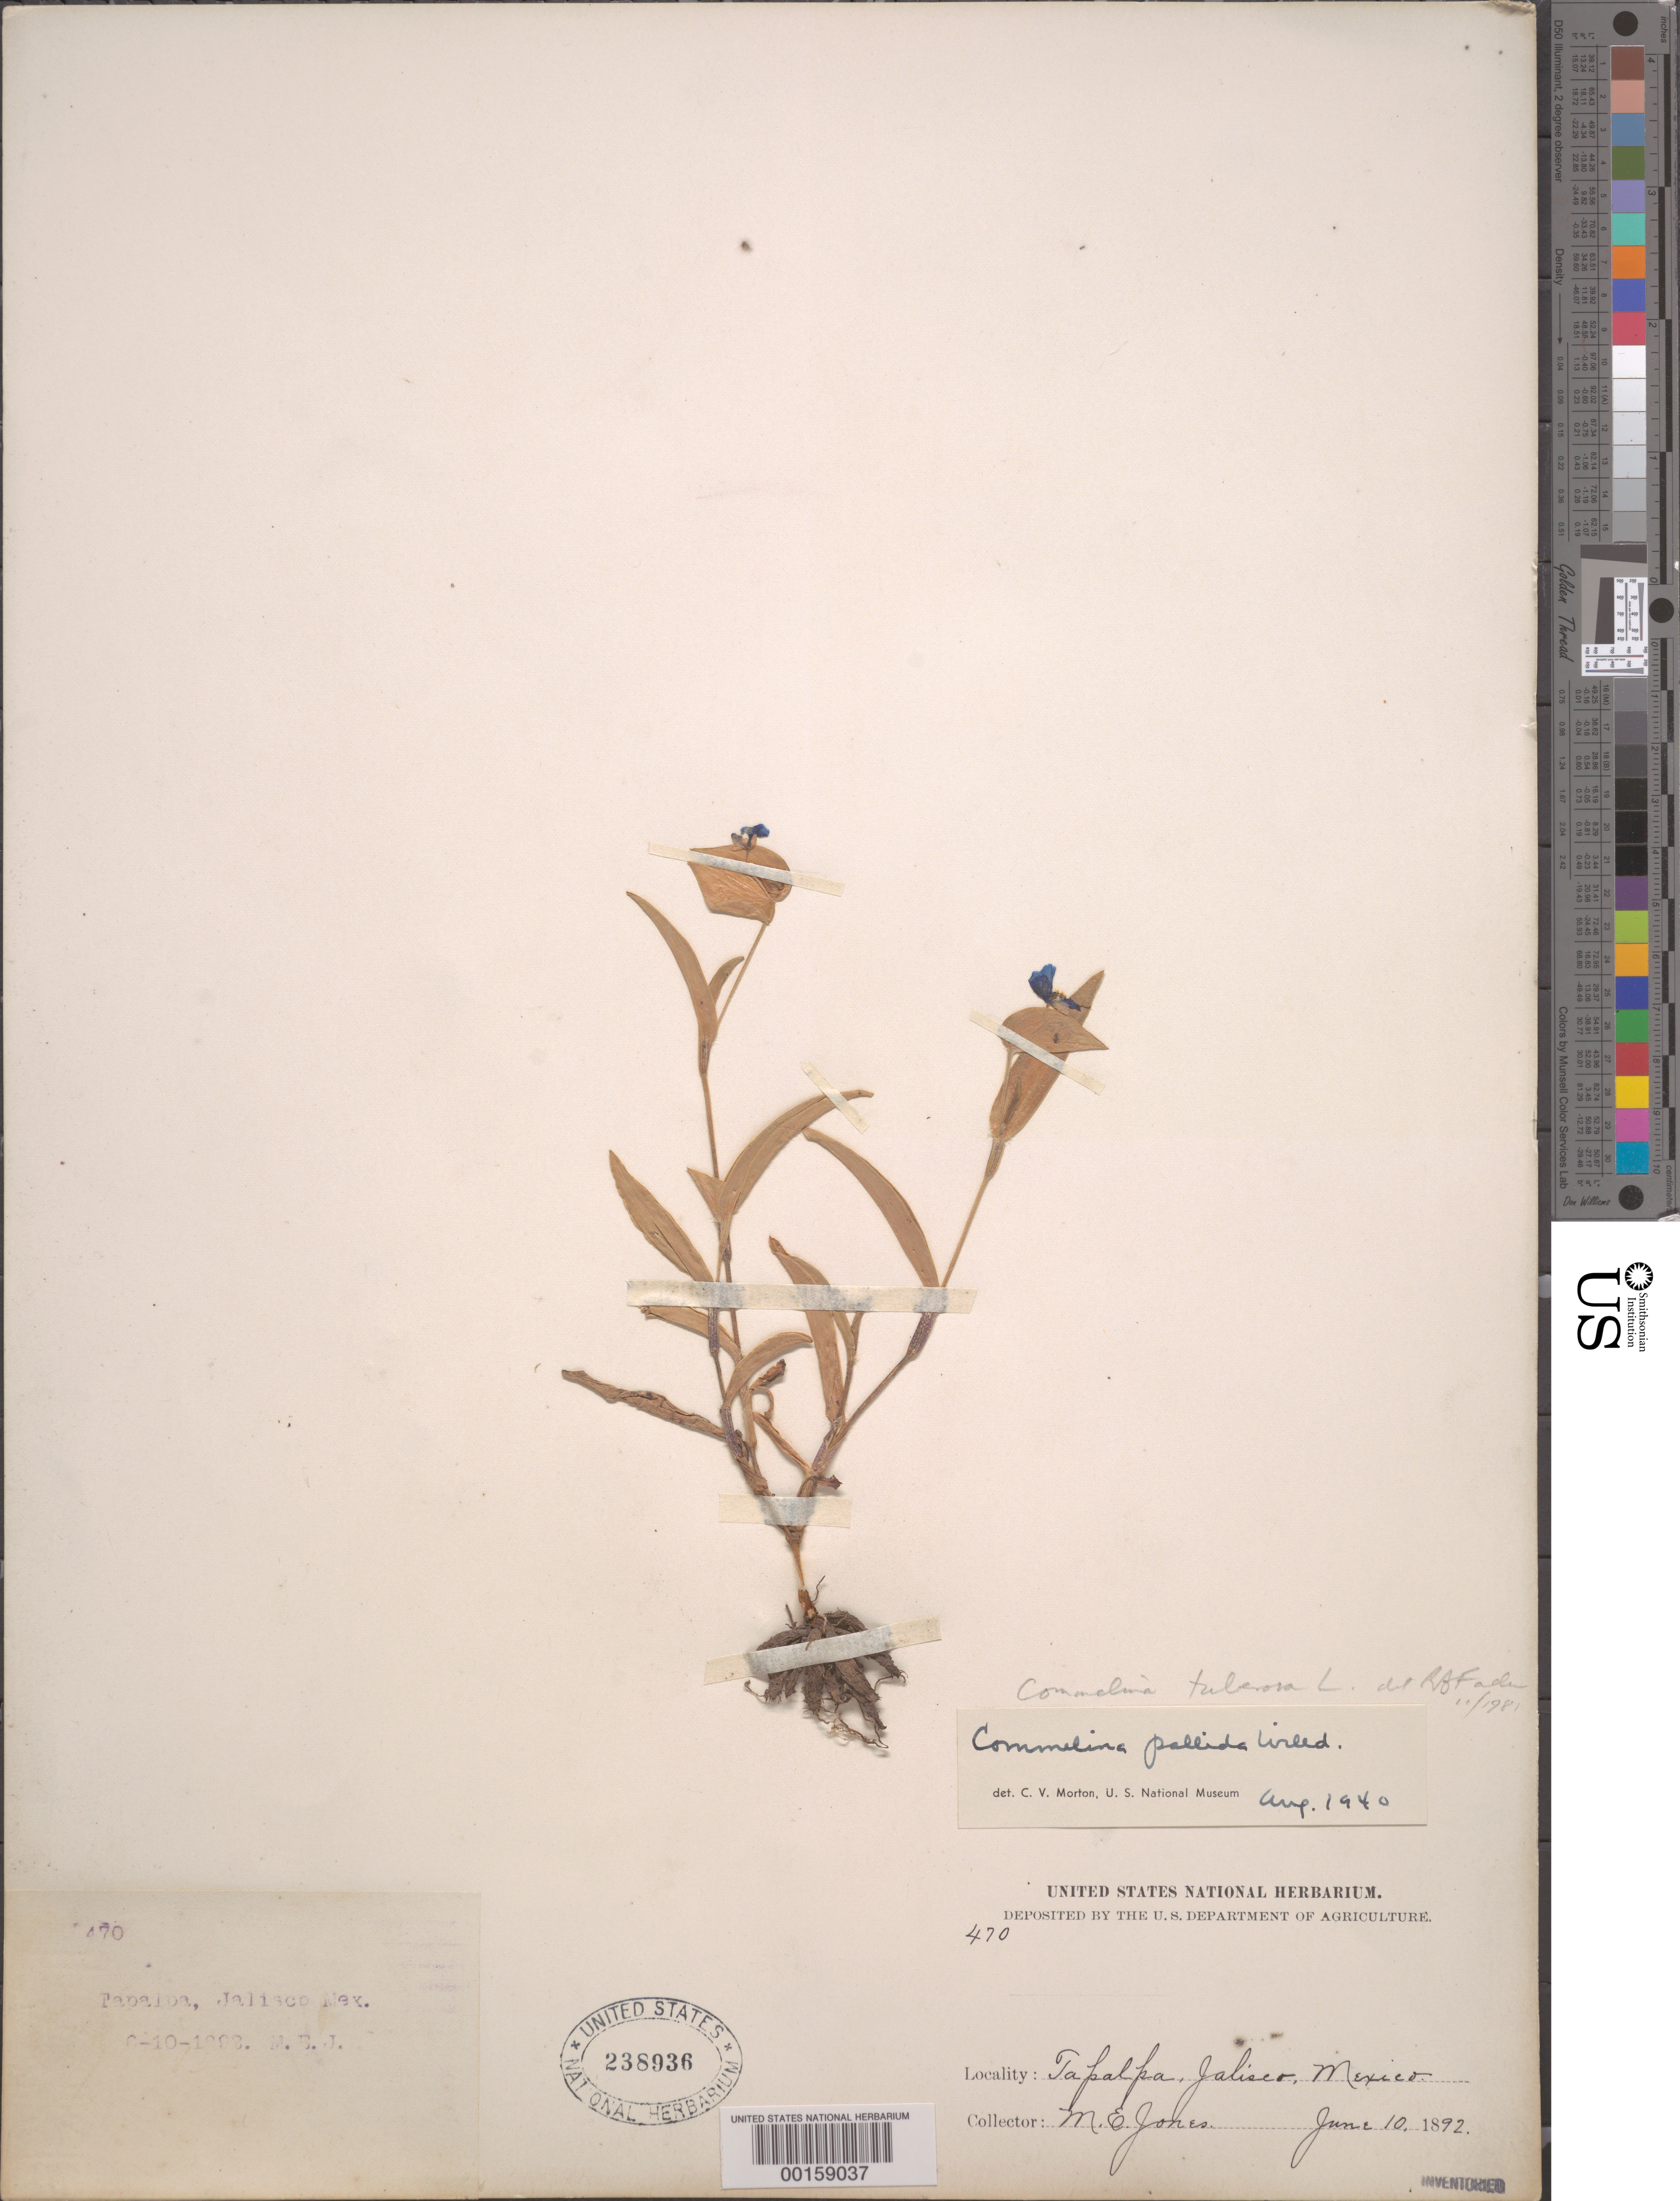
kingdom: Plantae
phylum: Tracheophyta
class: Liliopsida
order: Commelinales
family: Commelinaceae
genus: Commelina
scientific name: Commelina tuberosa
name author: L.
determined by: Faden, Robert B., (US), Smithsonian Institution - National Museum of Natural History (UNITED STATES)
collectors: M. E. Jones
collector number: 470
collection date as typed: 10 Jun 1892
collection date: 1892-06-10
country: Mexico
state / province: Jalisco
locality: Tapalpa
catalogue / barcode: US 238936